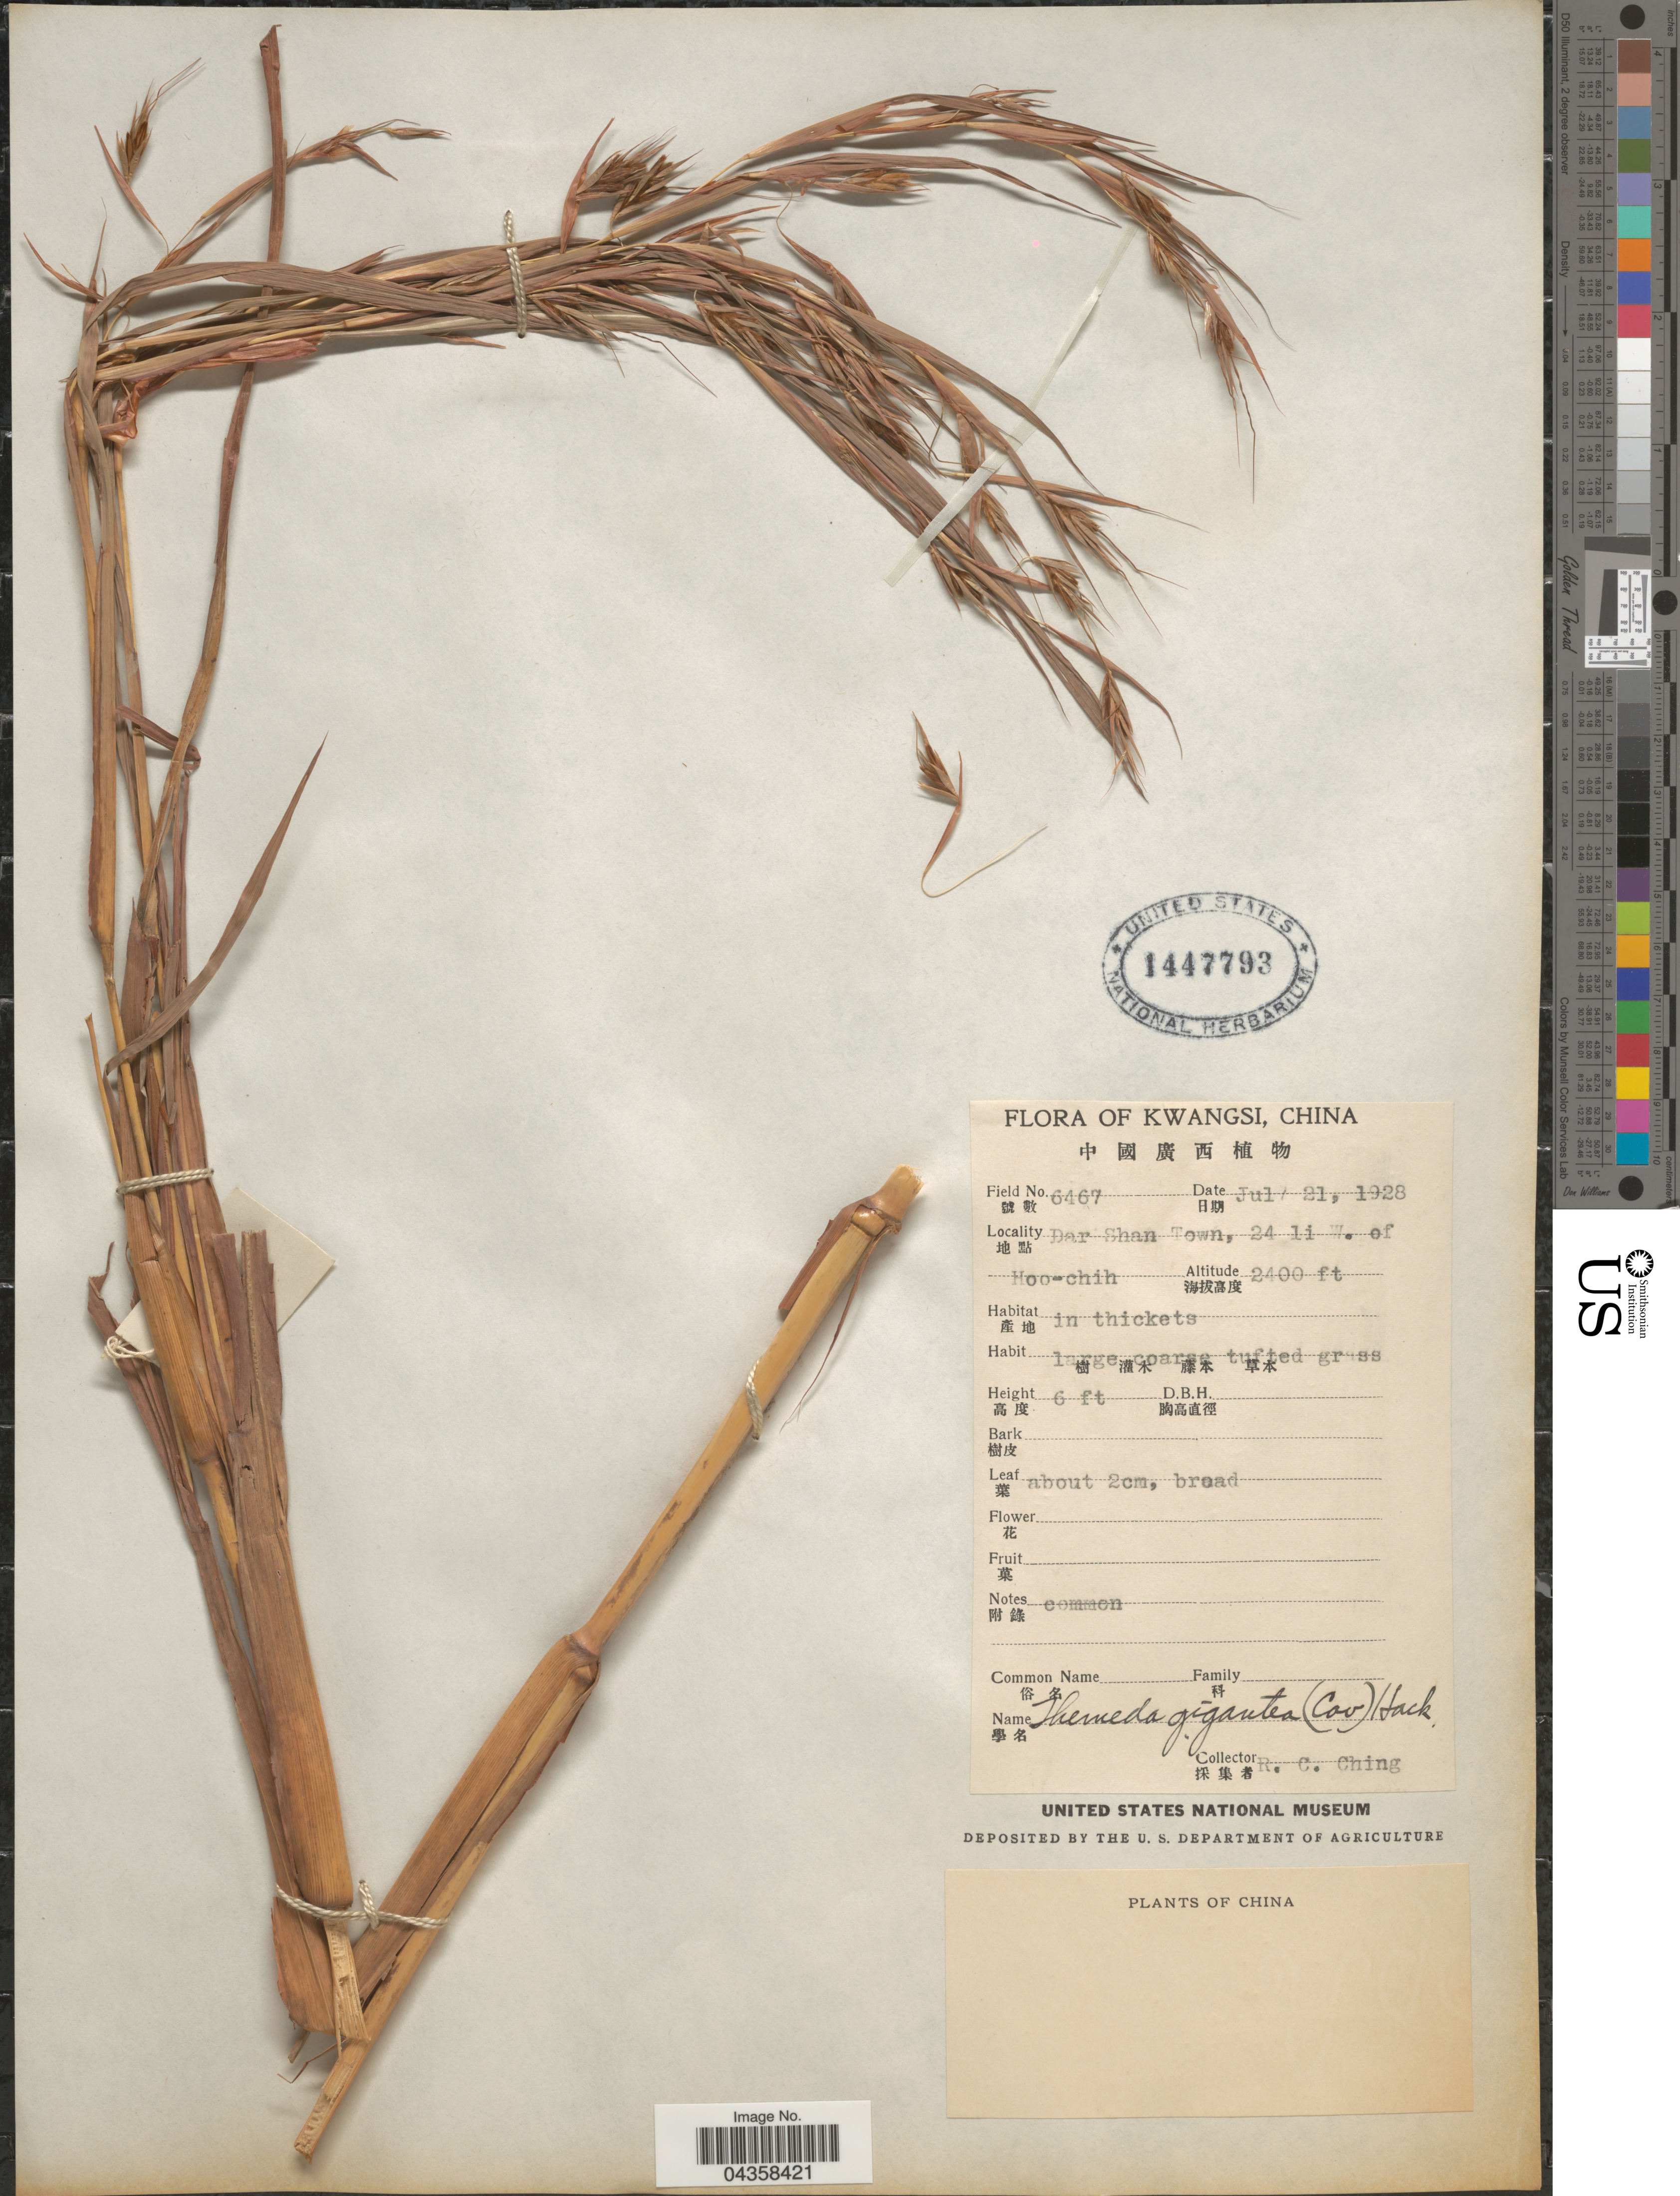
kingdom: Plantae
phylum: Tracheophyta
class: Liliopsida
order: Poales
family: Poaceae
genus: Themeda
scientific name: Themeda villosa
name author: (Lam.) A. Camus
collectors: R. C. Ching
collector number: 6467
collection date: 1928-07-21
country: China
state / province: Guangxi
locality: Kwangsi. Dar Shan Town, 24 Li W. of Hoo-chih. In thickets.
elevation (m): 732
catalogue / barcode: US 1447793